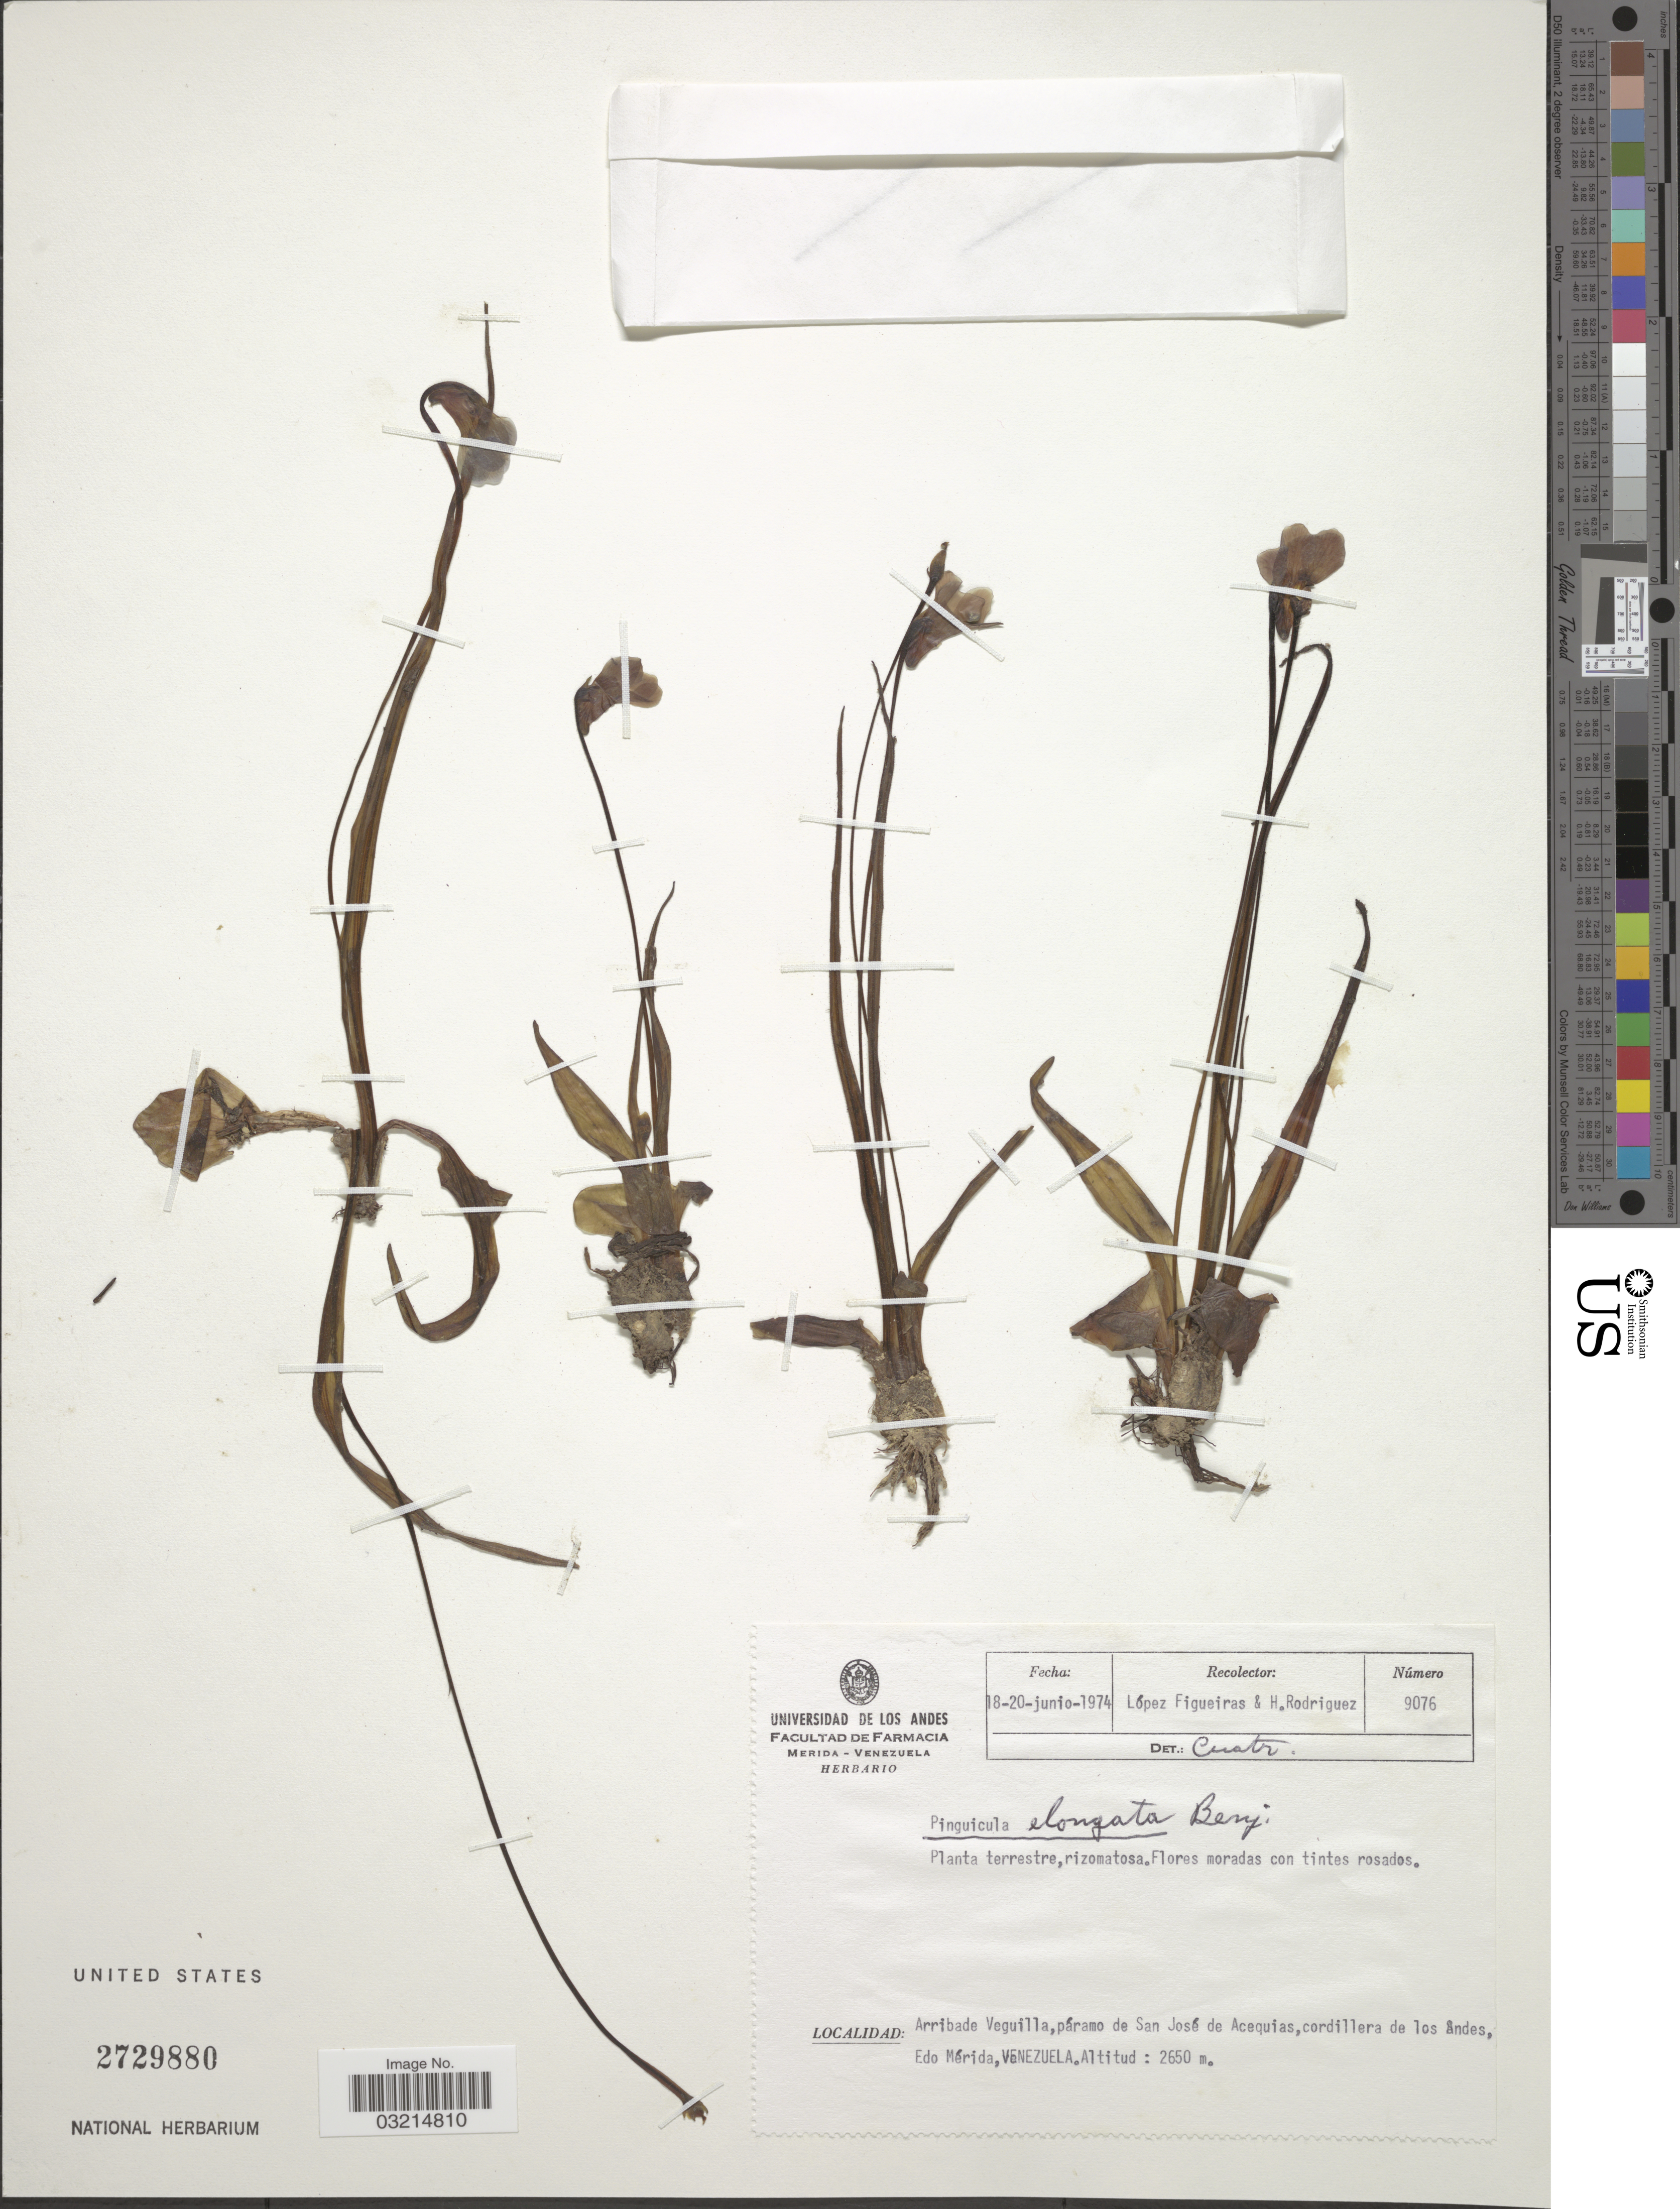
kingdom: Plantae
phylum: Tracheophyta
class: Magnoliopsida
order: Lamiales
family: Lentibulariaceae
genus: Pinguicula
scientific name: Pinguicula elongata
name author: Benj.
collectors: M. López Figueiras & H. Rodriguez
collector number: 9076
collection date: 1974-06-18/1974-06-20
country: Venezuela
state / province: Mérida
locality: Arriba de Veguilla, páramo de San José de Acequias, cordillera de los Andes.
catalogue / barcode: US 2729880